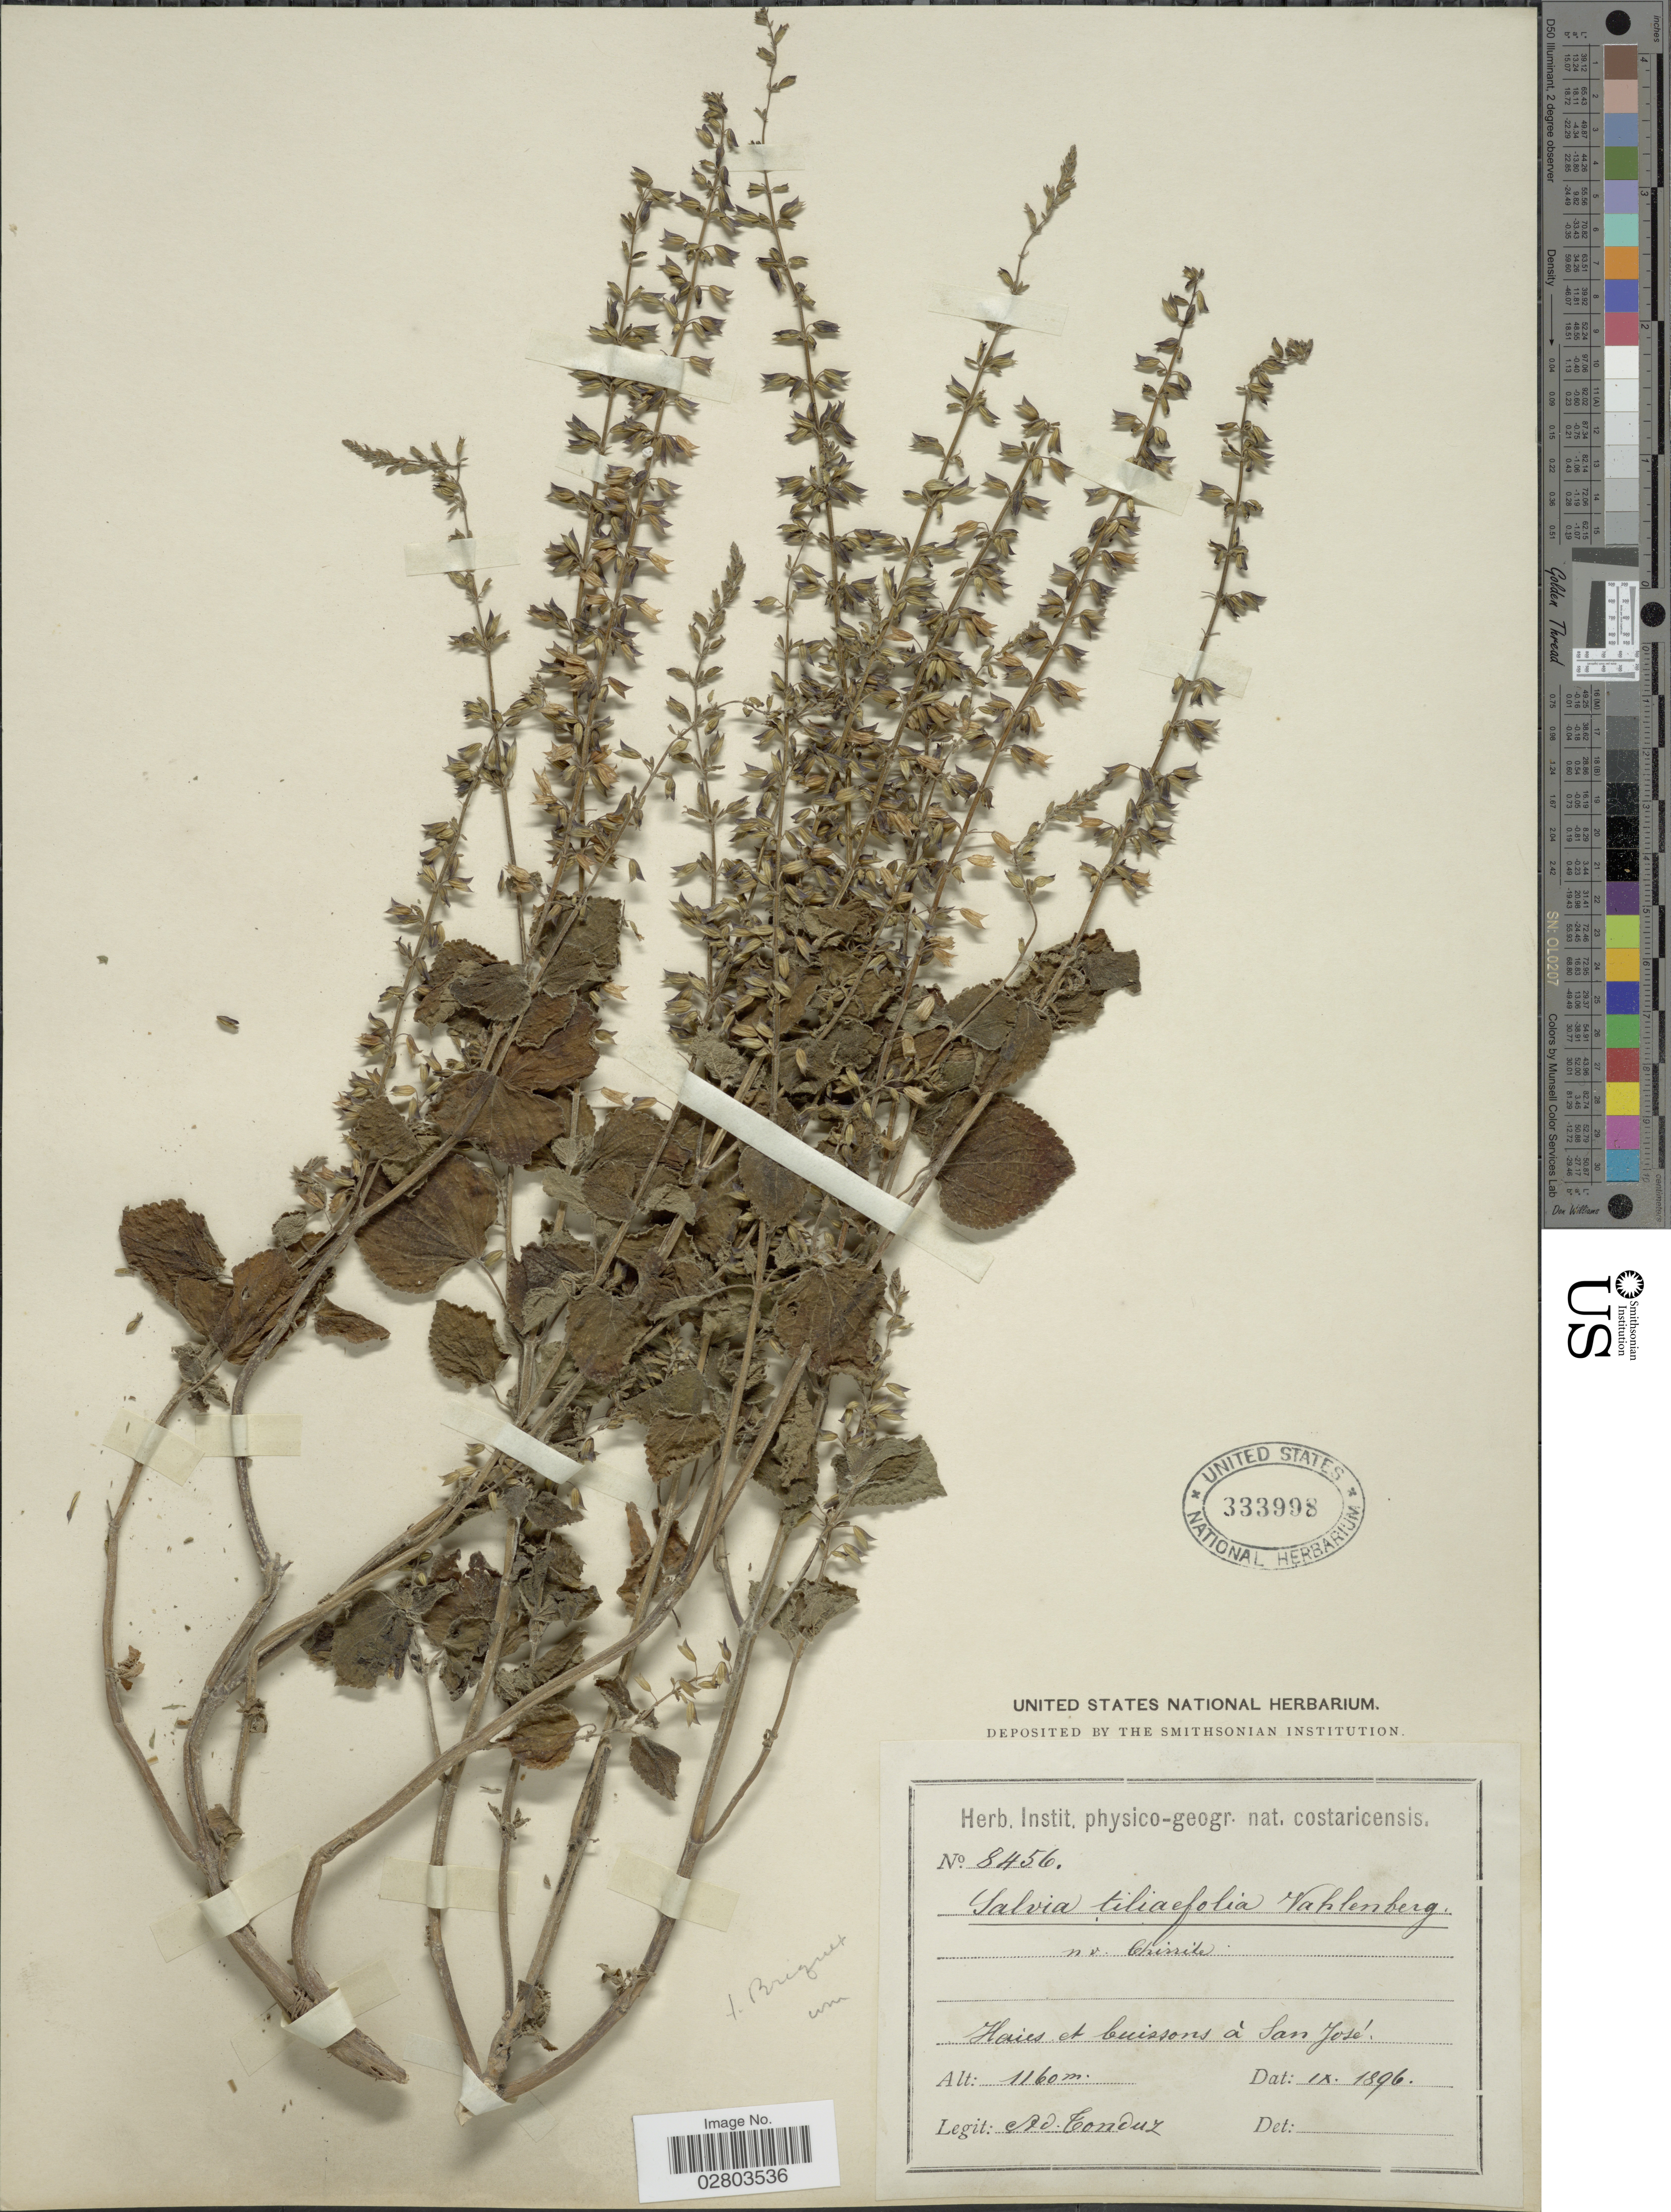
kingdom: Plantae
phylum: Tracheophyta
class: Magnoliopsida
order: Lamiales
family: Lamiaceae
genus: Salvia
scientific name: Salvia tiliifolia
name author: Vahl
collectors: A. Tonduz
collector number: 8456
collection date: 1896-09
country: Costa Rica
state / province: San José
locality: Haies et buissons á San José.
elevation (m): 1160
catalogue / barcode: US 333998